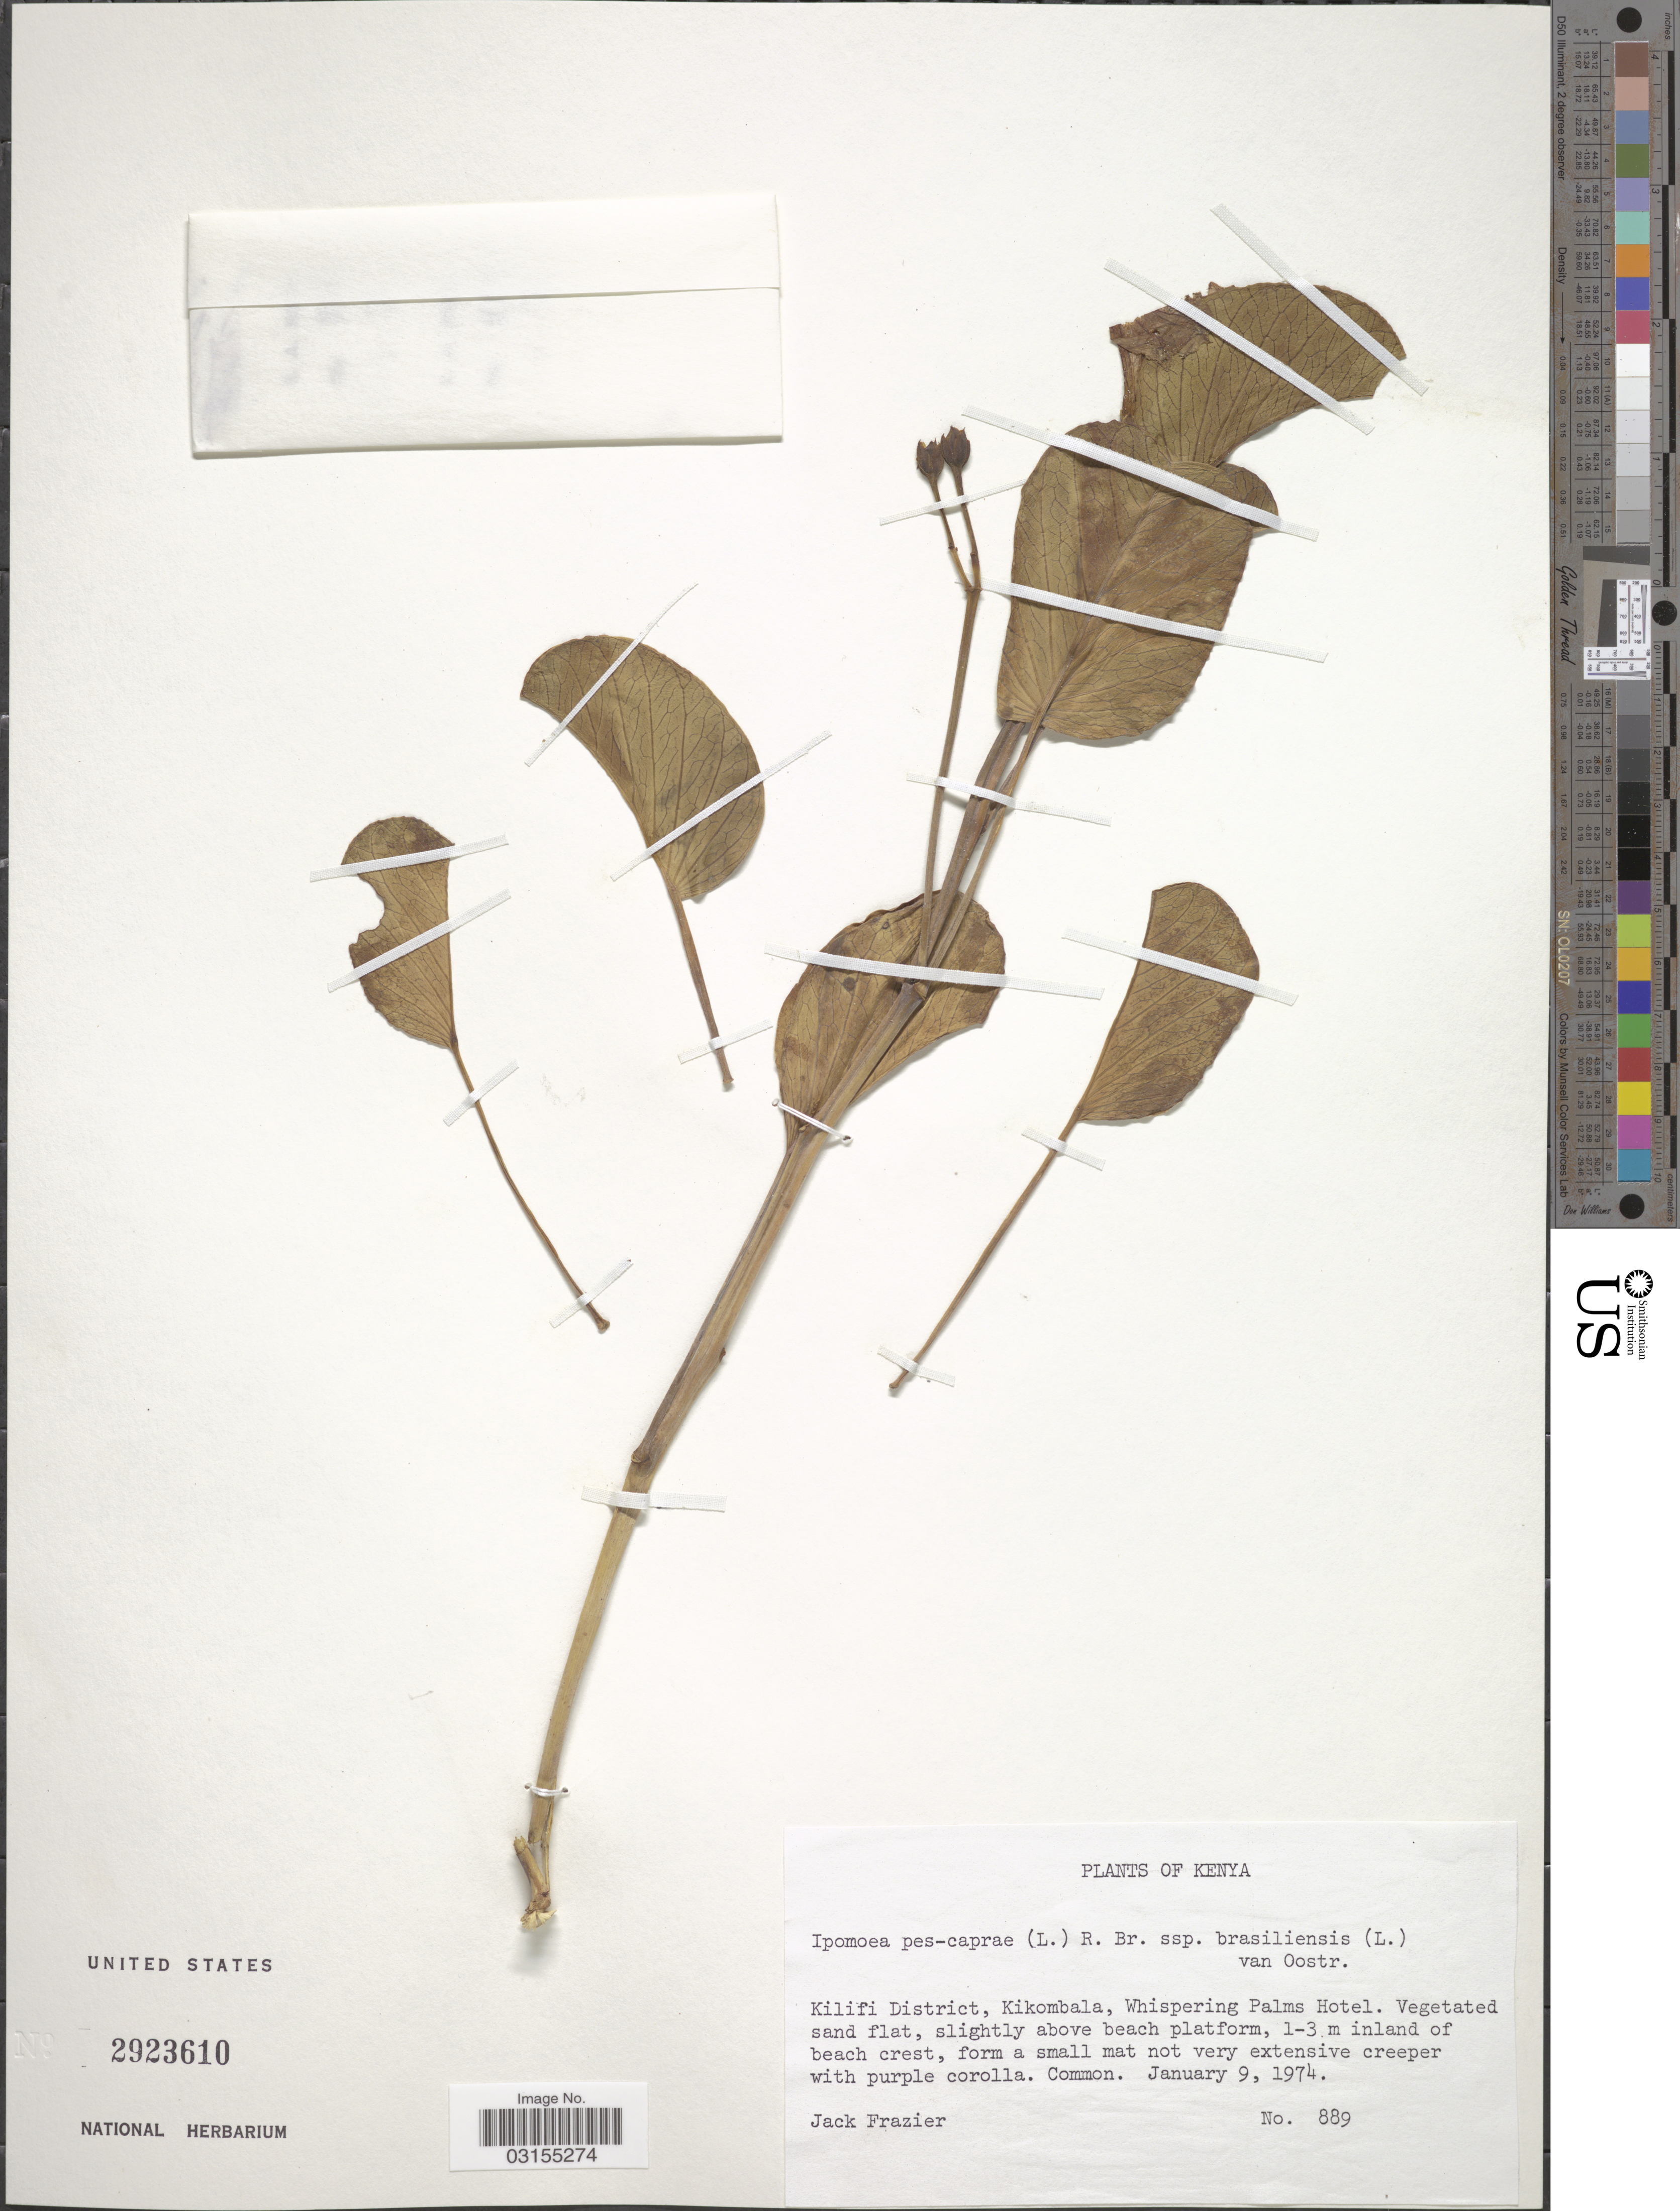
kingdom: Plantae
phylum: Tracheophyta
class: Magnoliopsida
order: Solanales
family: Convolvulaceae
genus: Ipomoea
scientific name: Ipomoea pes-caprae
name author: (L.) R. Br.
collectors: J. Frazier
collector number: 889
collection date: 1974-01-09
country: Kenya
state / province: Kilifi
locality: Kilifi District, Kikombala, Whispering Palms Hotel.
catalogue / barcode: US 2923610